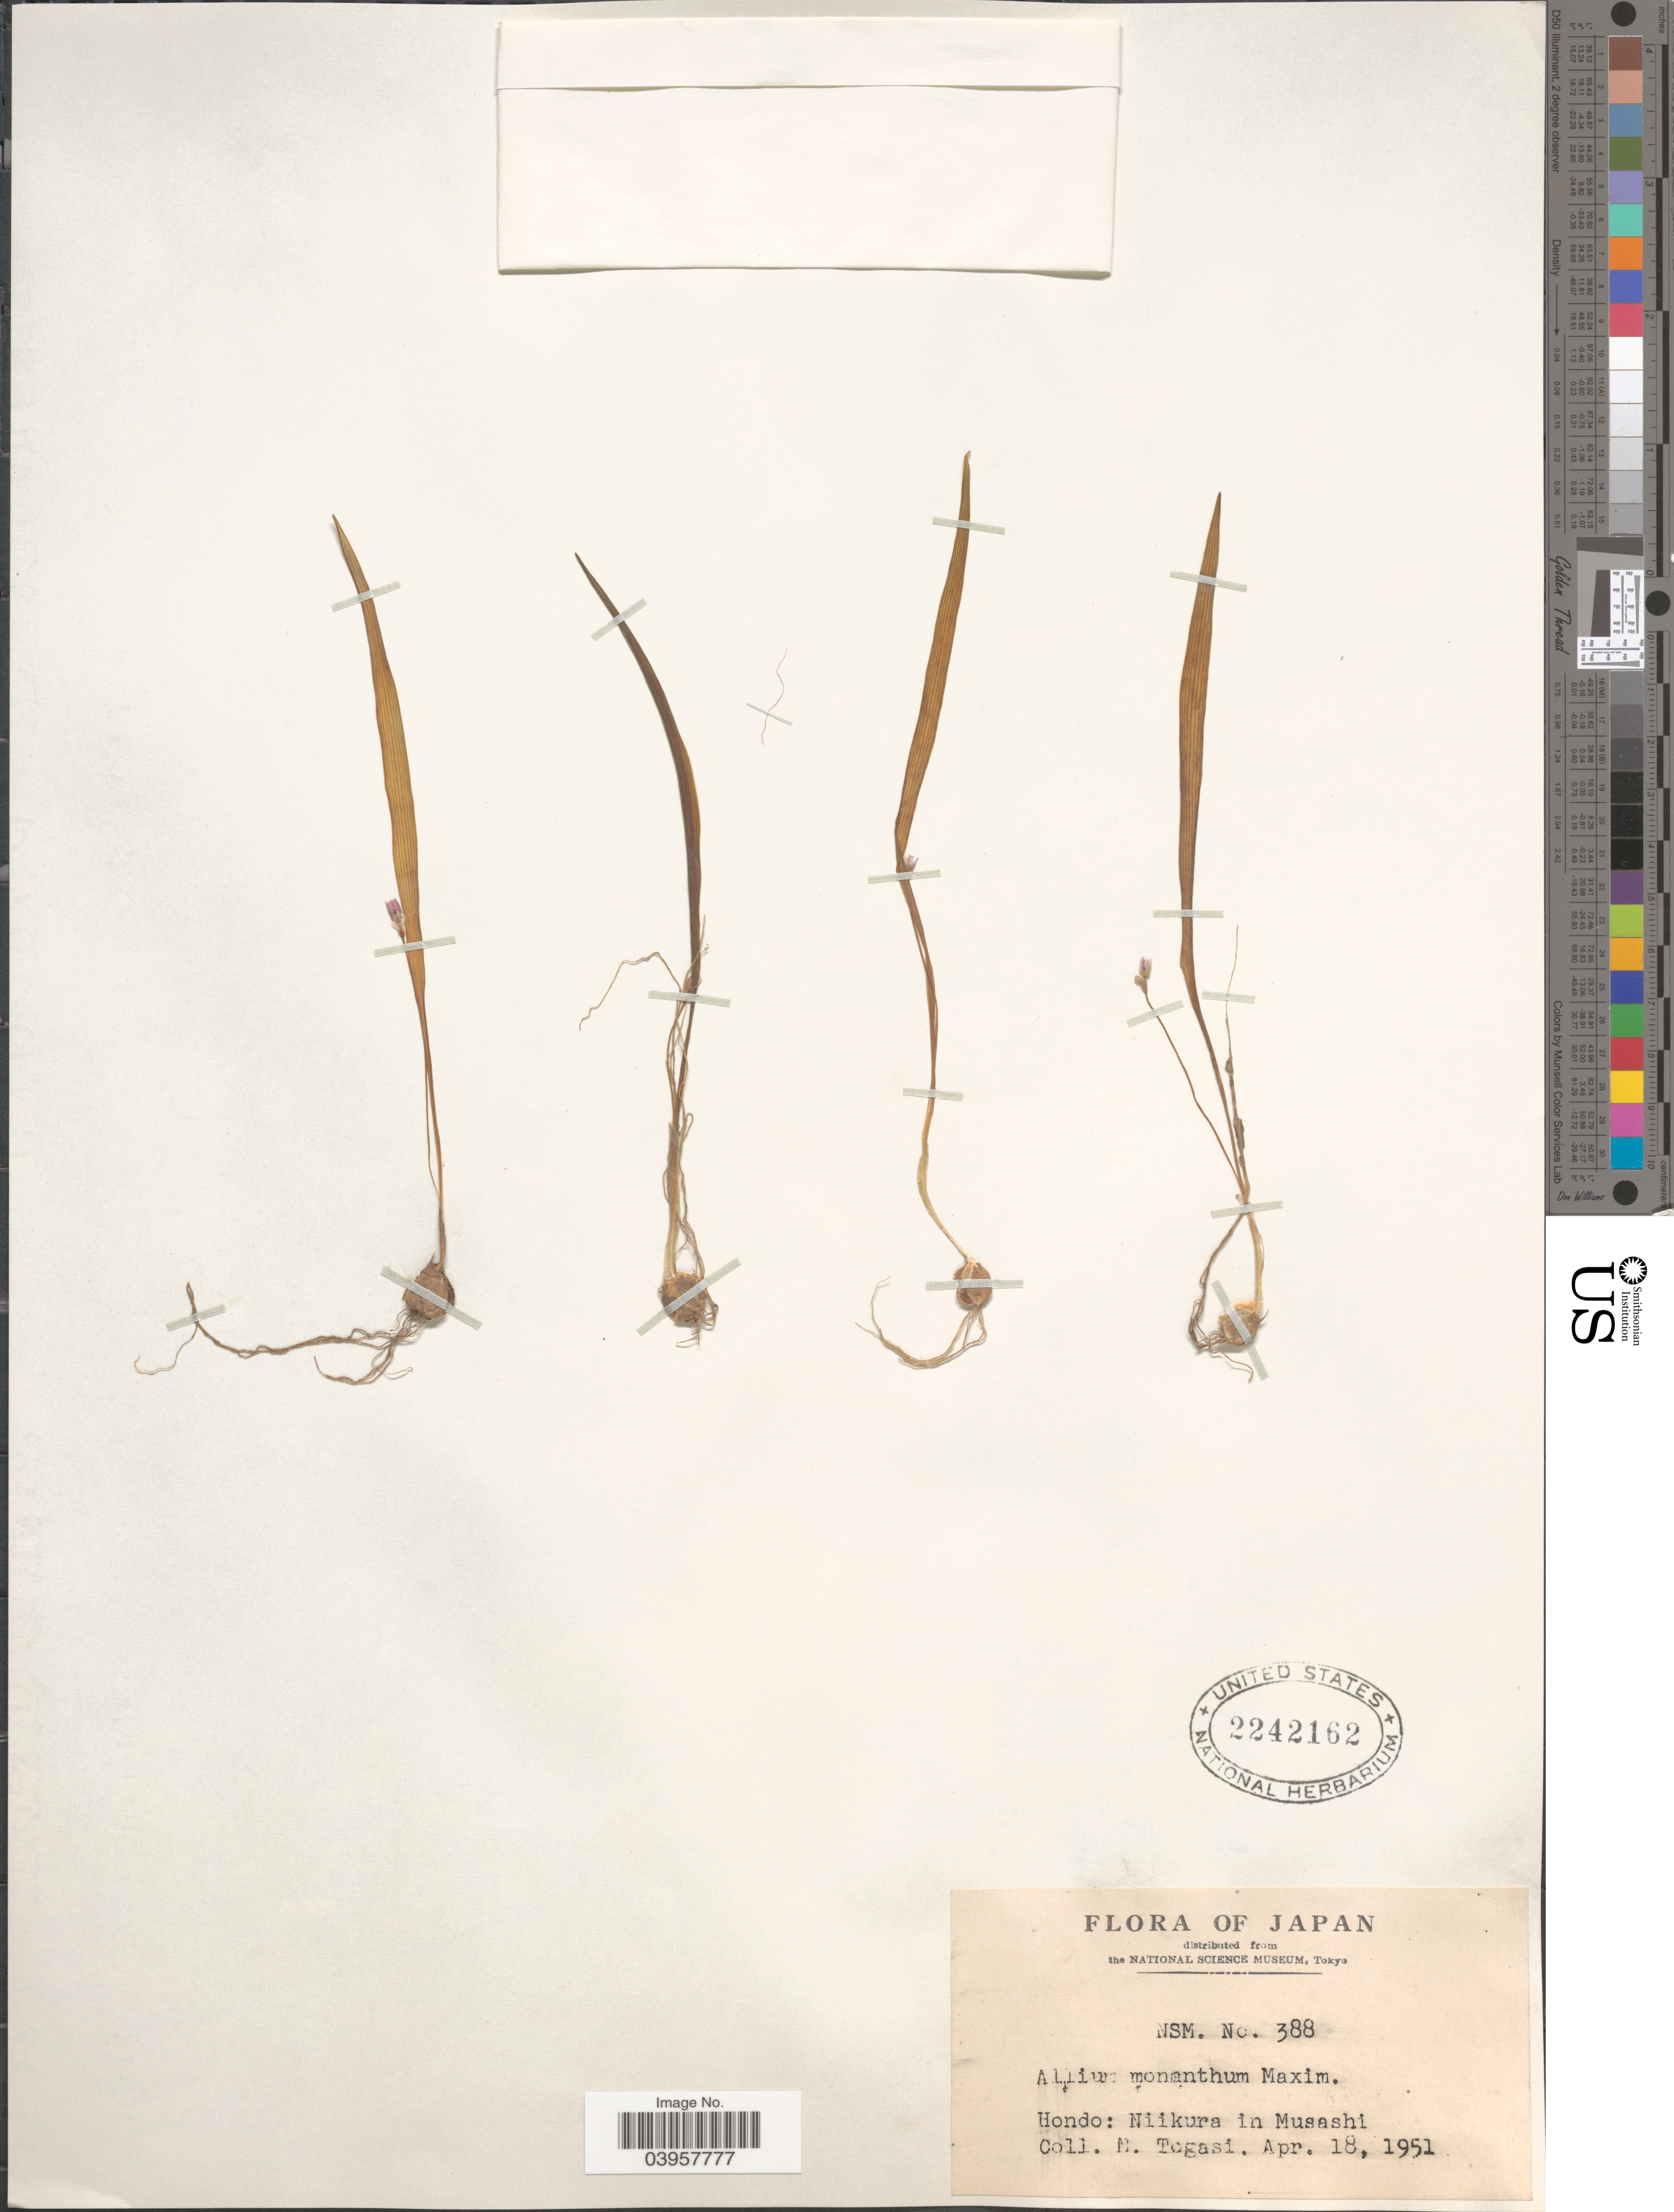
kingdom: Plantae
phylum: Tracheophyta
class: Liliopsida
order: Asparagales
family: Amaryllidaceae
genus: Allium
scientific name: Allium monanthum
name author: Maxim.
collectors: M. Togasi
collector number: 388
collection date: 1951-04-18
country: Japan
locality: Hondo: Niikura in Musashi.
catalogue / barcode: US 2242162